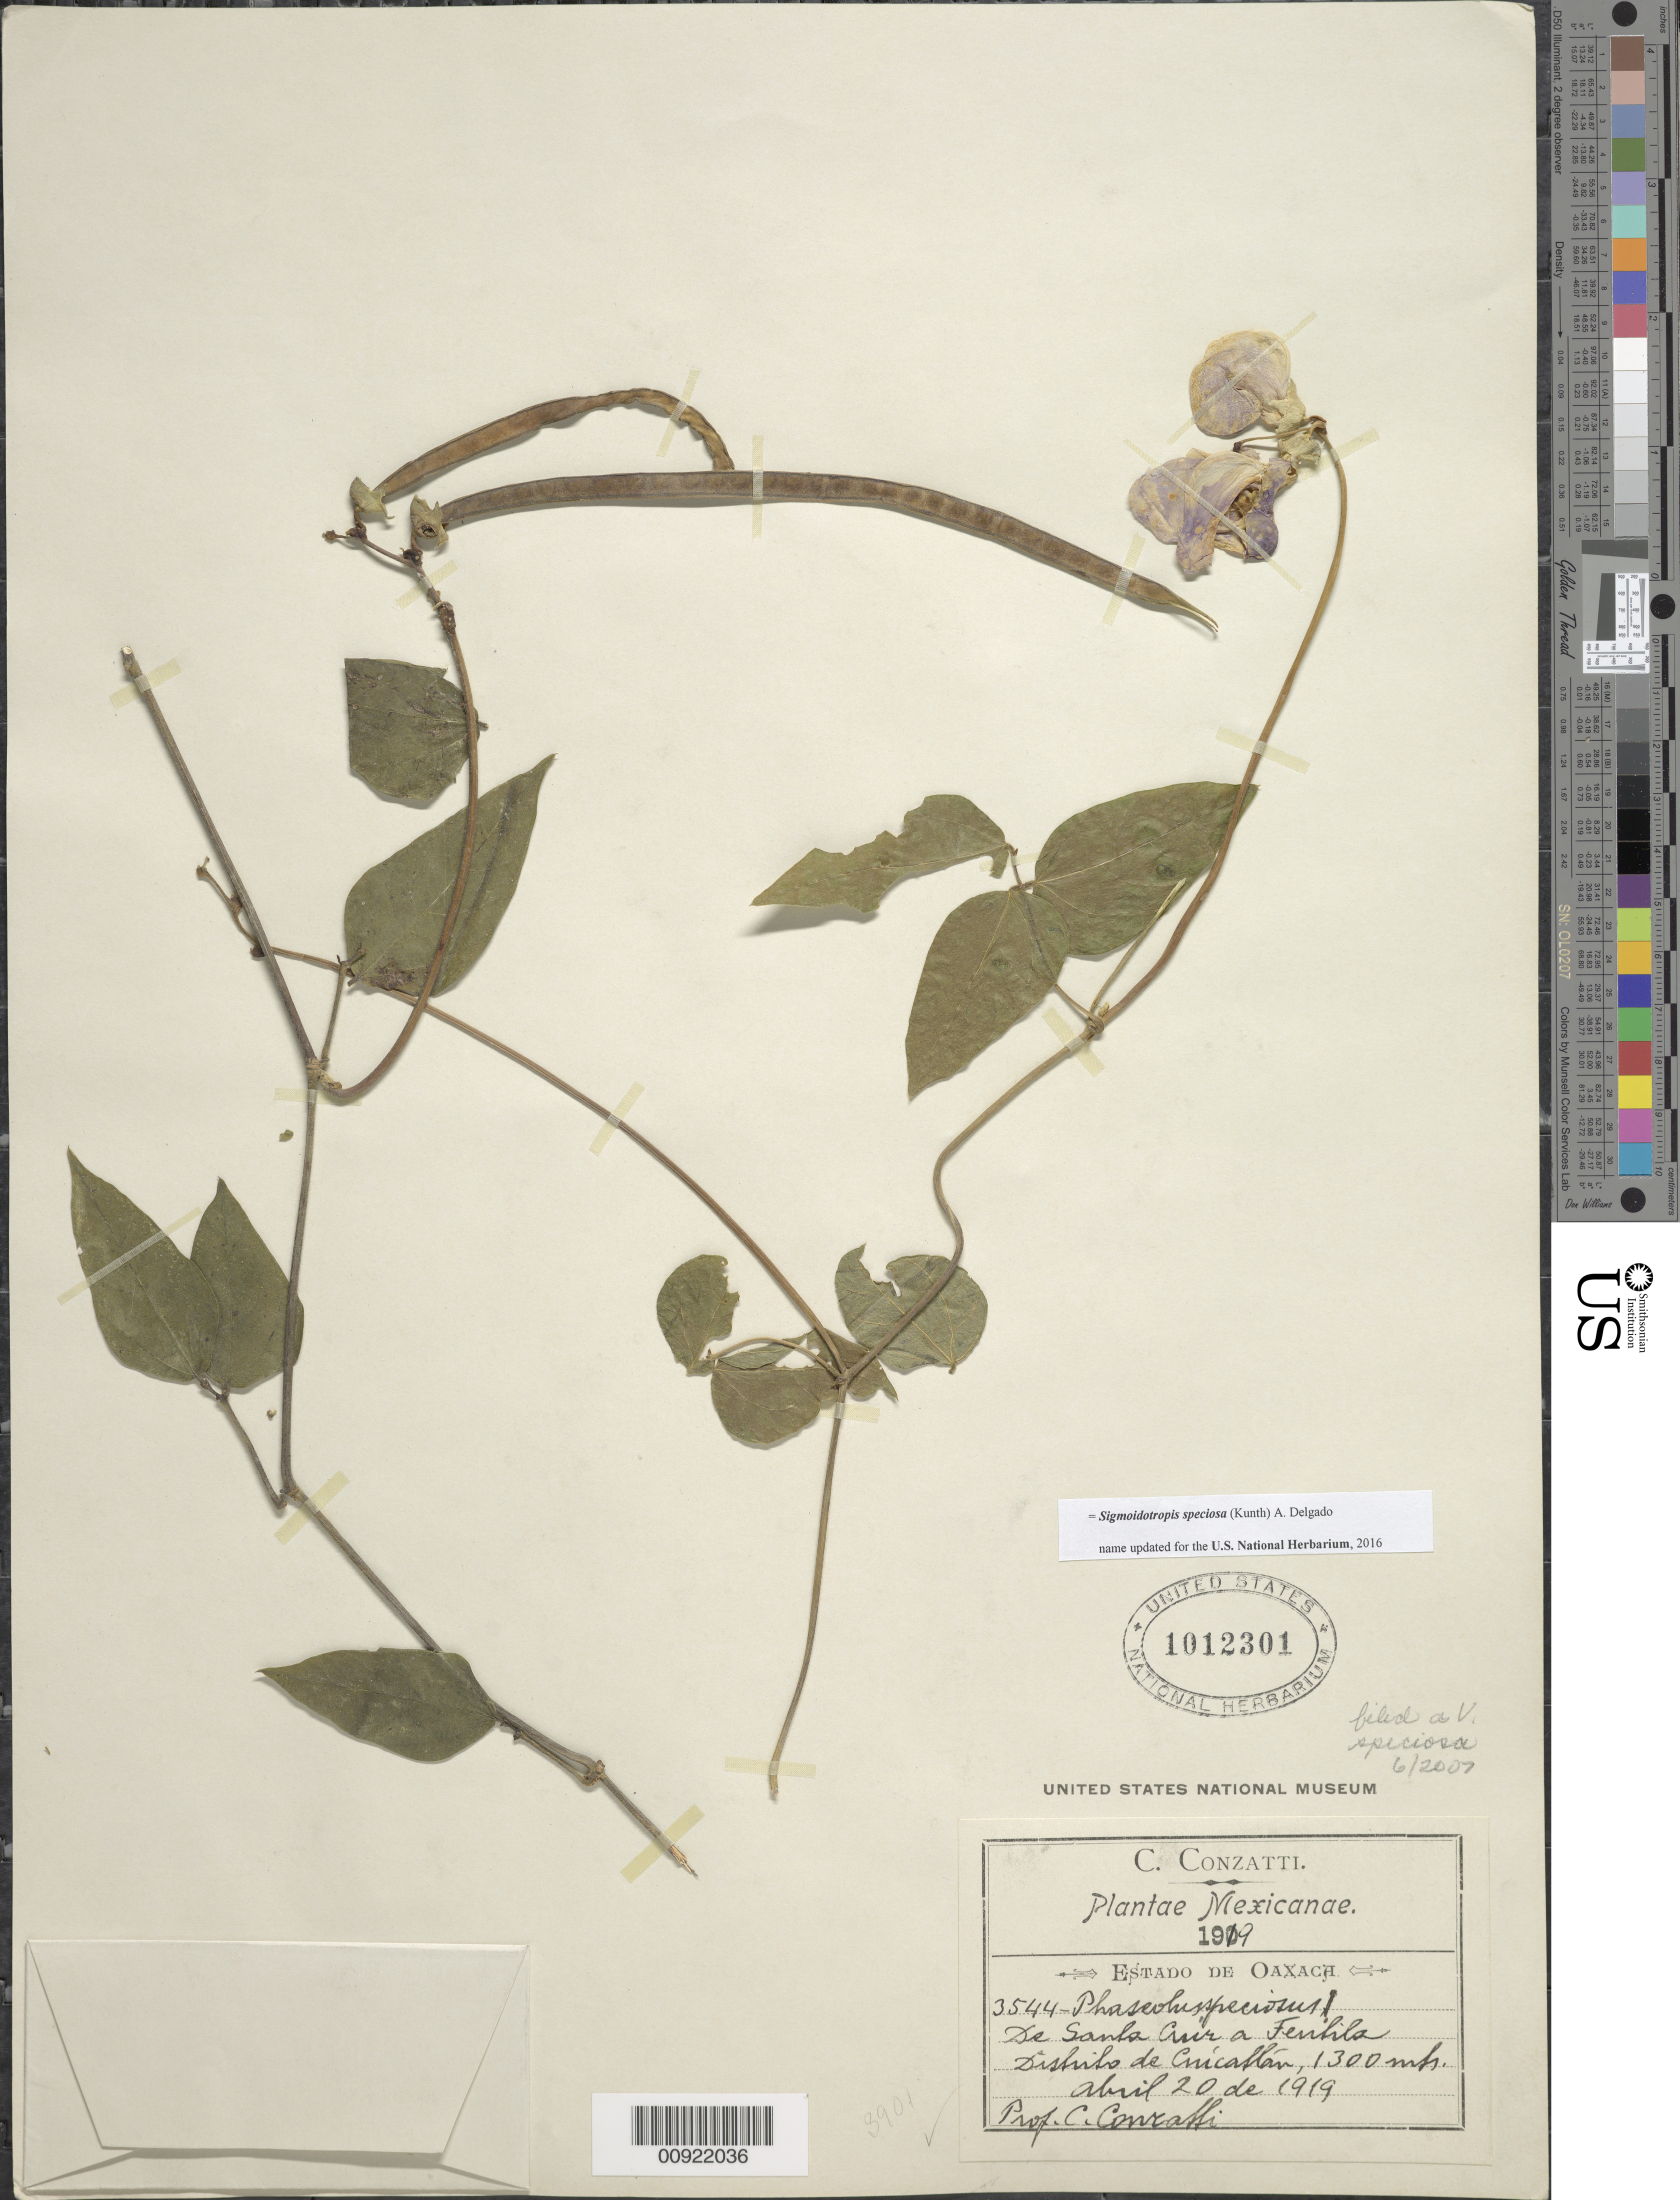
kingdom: Plantae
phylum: Tracheophyta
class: Magnoliopsida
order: Fabales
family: Fabaceae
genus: Sigmoidotropis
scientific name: Sigmoidotropis speciosa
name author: (Kunth) A. Delgado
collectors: C. Conzatti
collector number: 3544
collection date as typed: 20 Apr 1919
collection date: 1919-04-20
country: Mexico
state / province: Oaxaca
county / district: Cuicatlán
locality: De Santa Cruz a Teutila, Distrito de Cuicatlán, Oaxaca.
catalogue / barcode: US 1012301